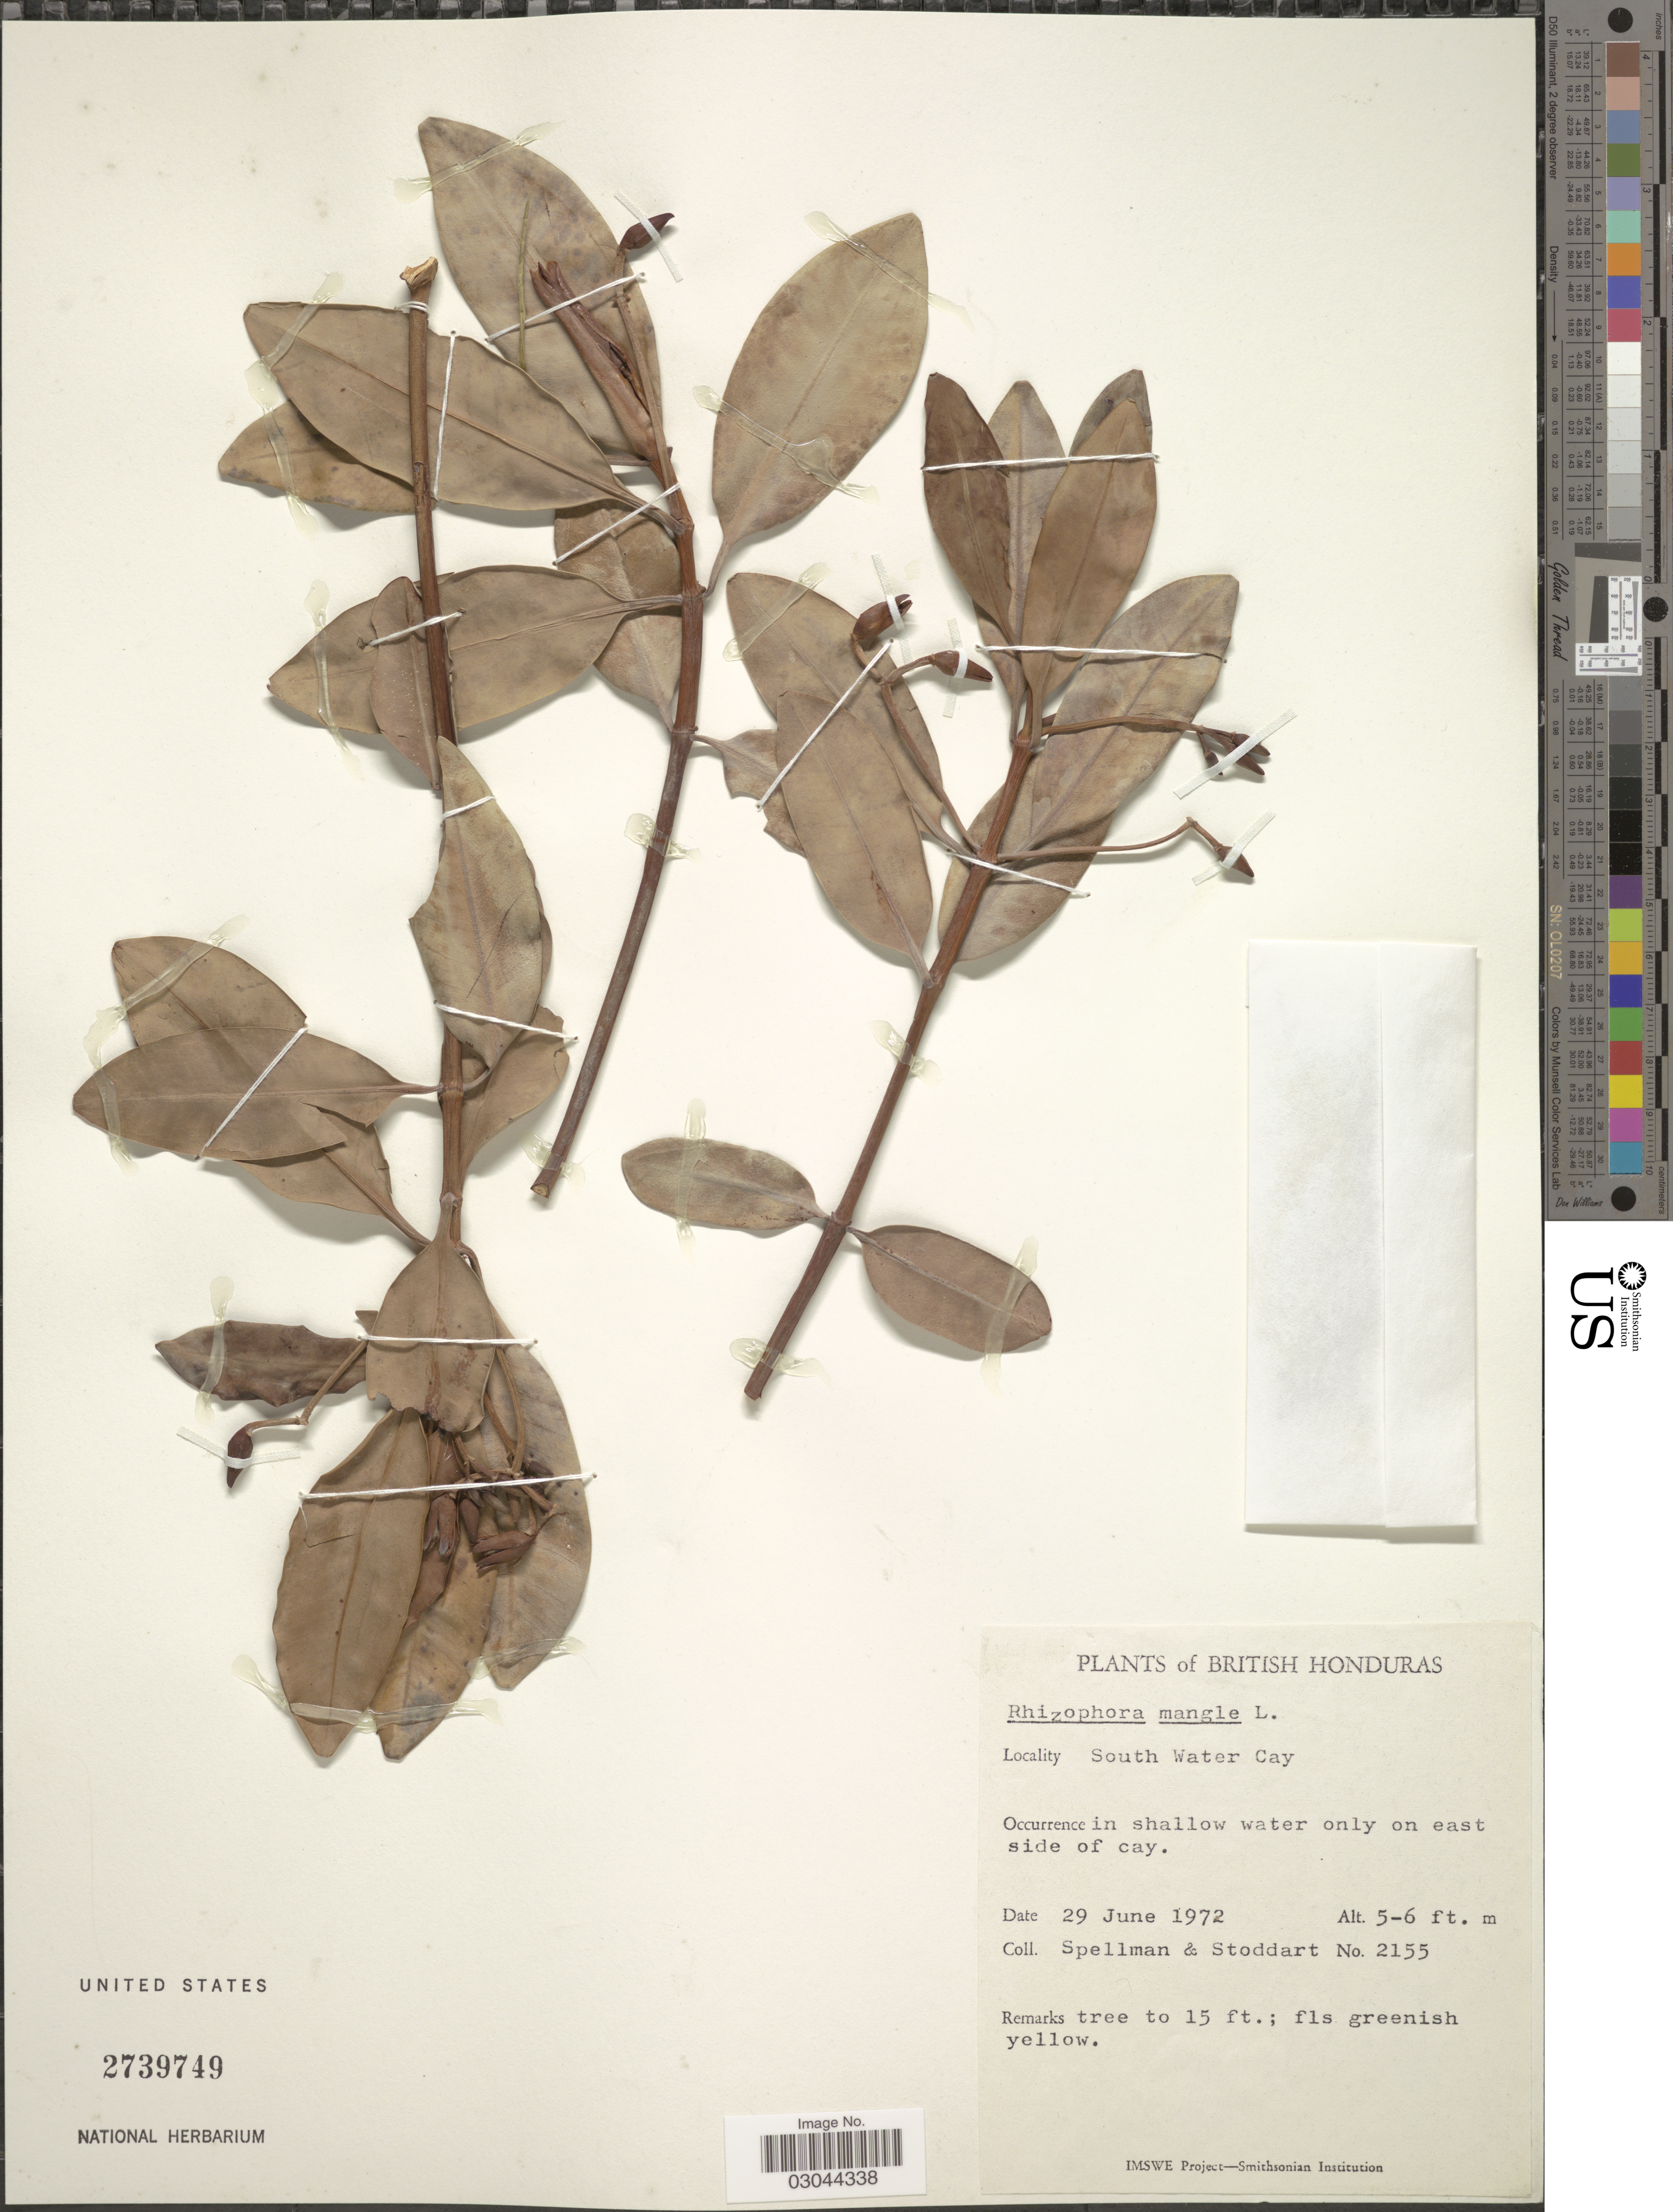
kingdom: Plantae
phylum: Tracheophyta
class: Magnoliopsida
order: Malpighiales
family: Rhizophoraceae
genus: Rhizophora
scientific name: Rhizophora mangle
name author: L.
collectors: Spellman, -- & -. Stoddart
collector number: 2155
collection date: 1972-06-29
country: Belize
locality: British Honduras. South Water Cay.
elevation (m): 2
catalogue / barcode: US 2739749